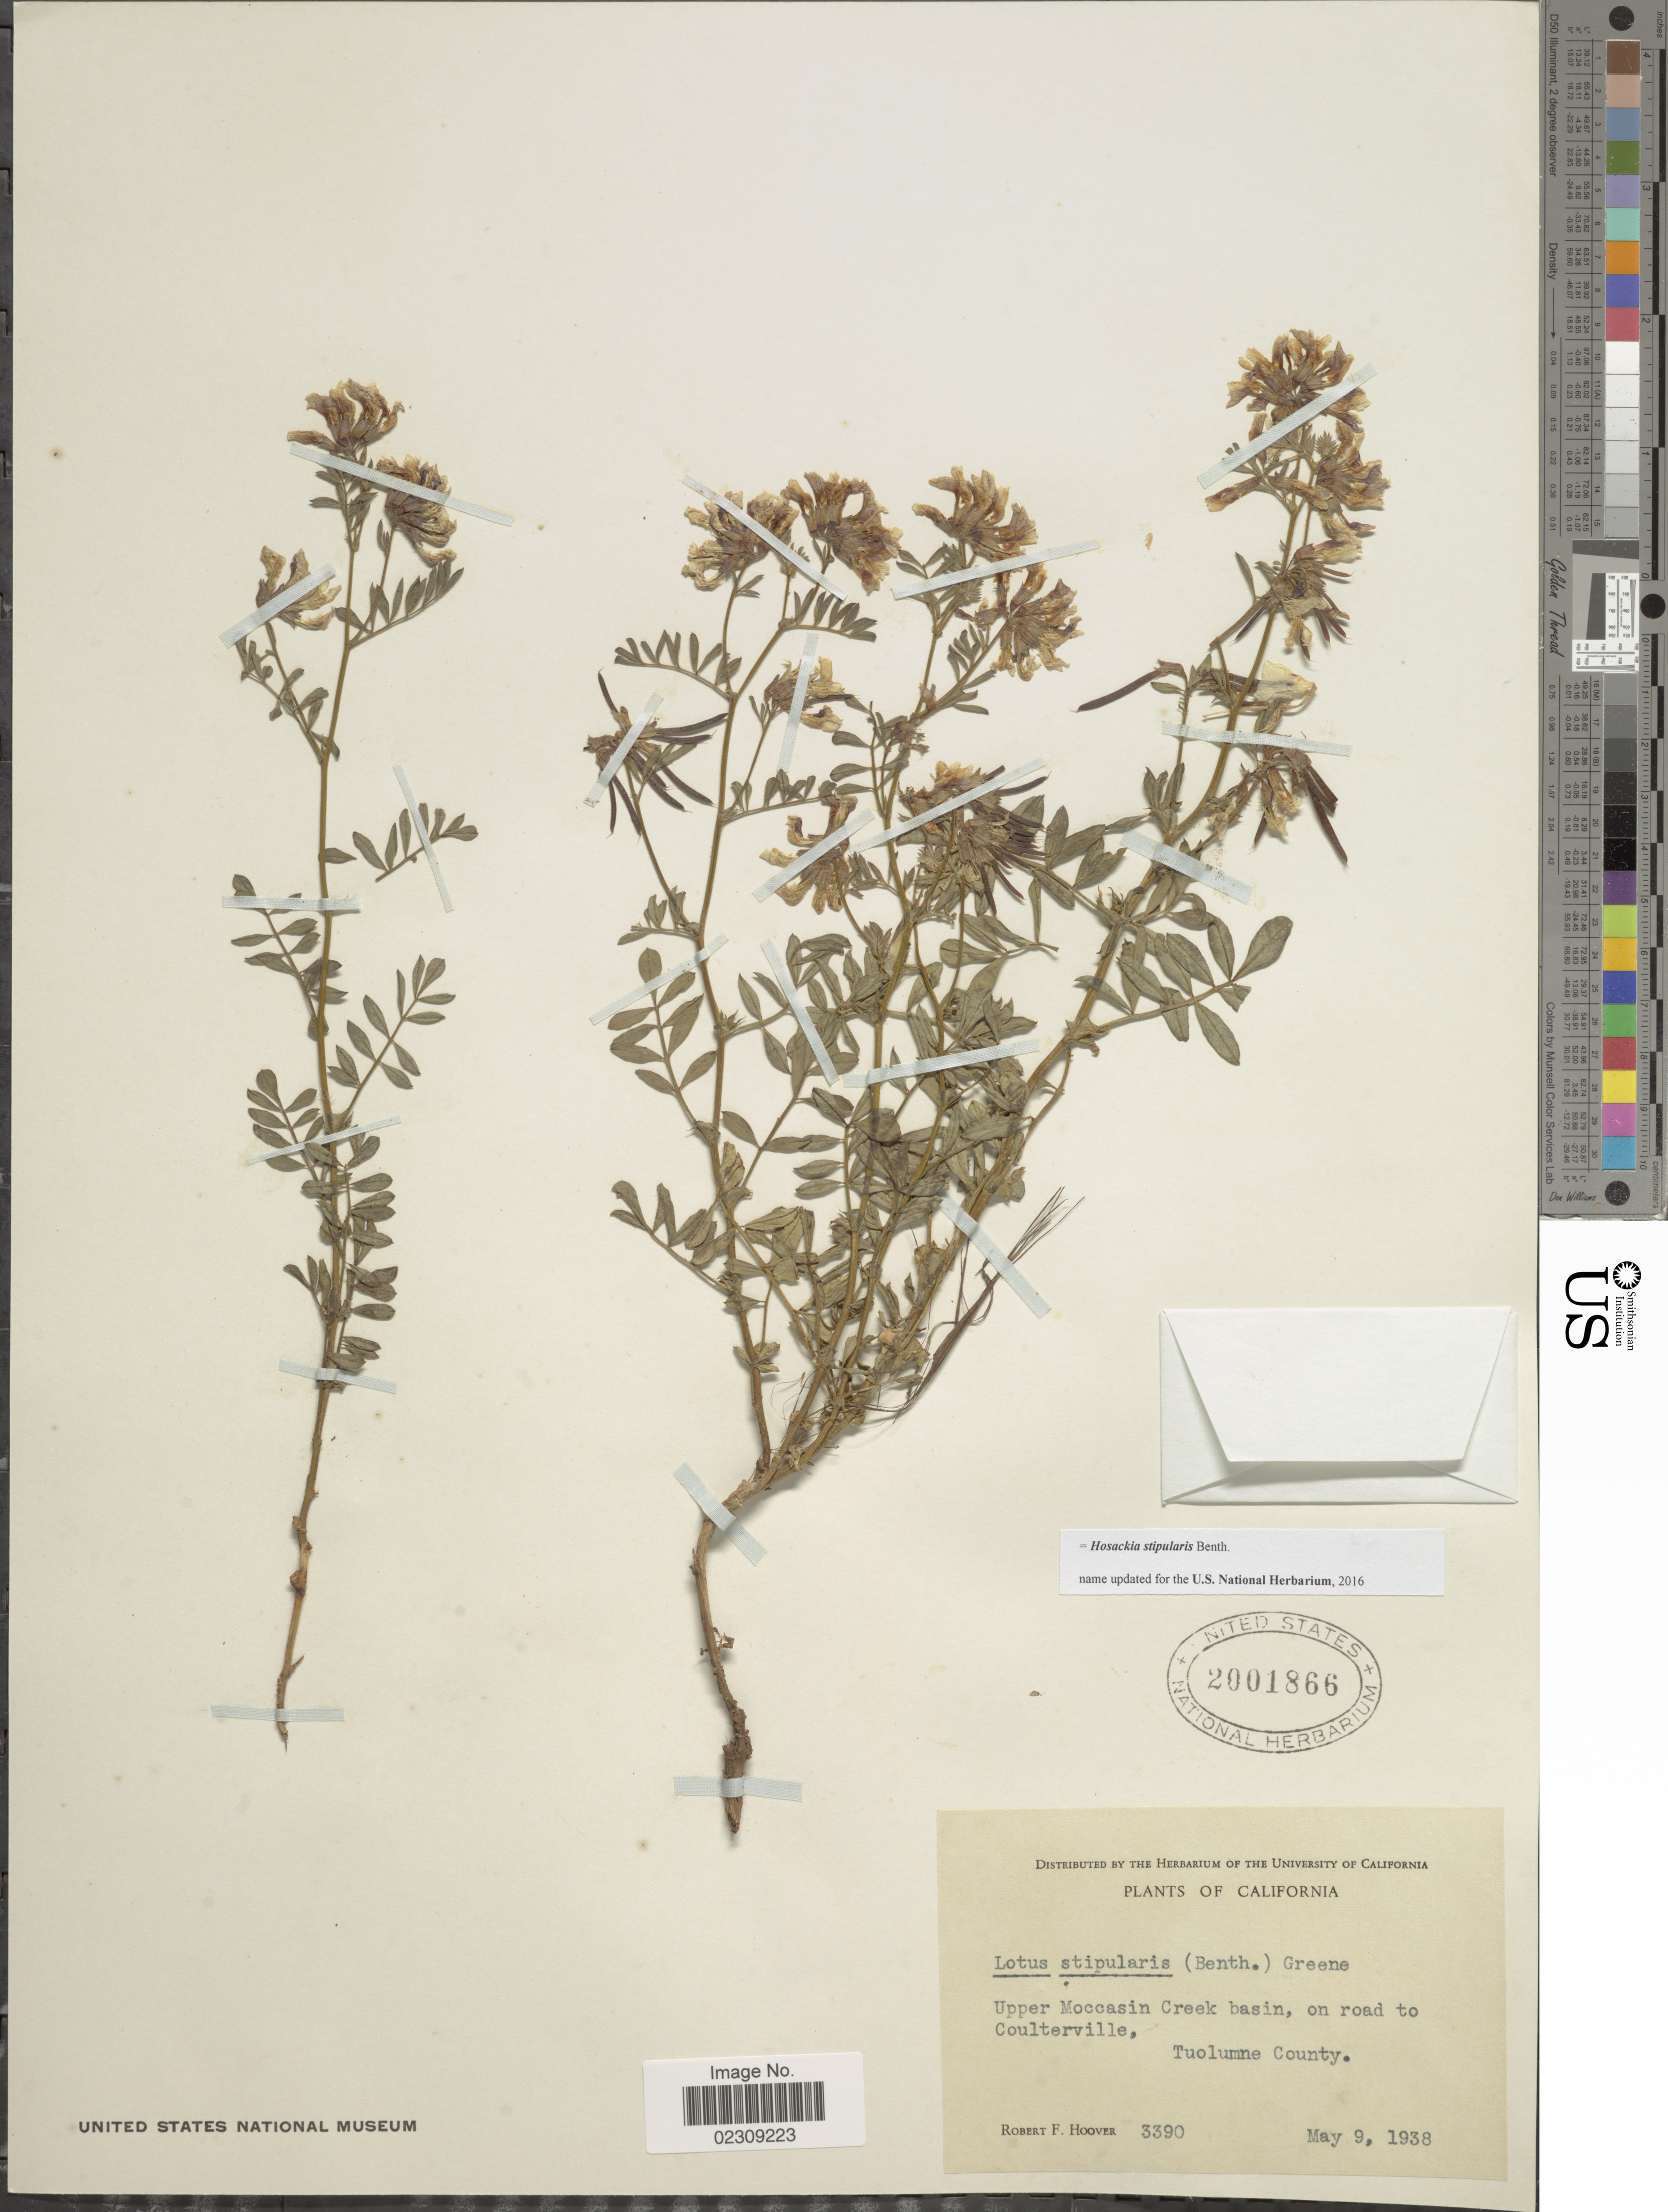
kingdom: Plantae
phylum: Tracheophyta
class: Magnoliopsida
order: Fabales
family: Fabaceae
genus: Hosackia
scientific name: Hosackia stipularis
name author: Benth.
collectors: R. F. Hoover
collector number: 3390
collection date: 1938-05-09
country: United States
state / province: California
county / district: Tuolumne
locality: Upper Moccasin Creek basin, on road to Coulterville, Tuolumne County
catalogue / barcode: US 2001866